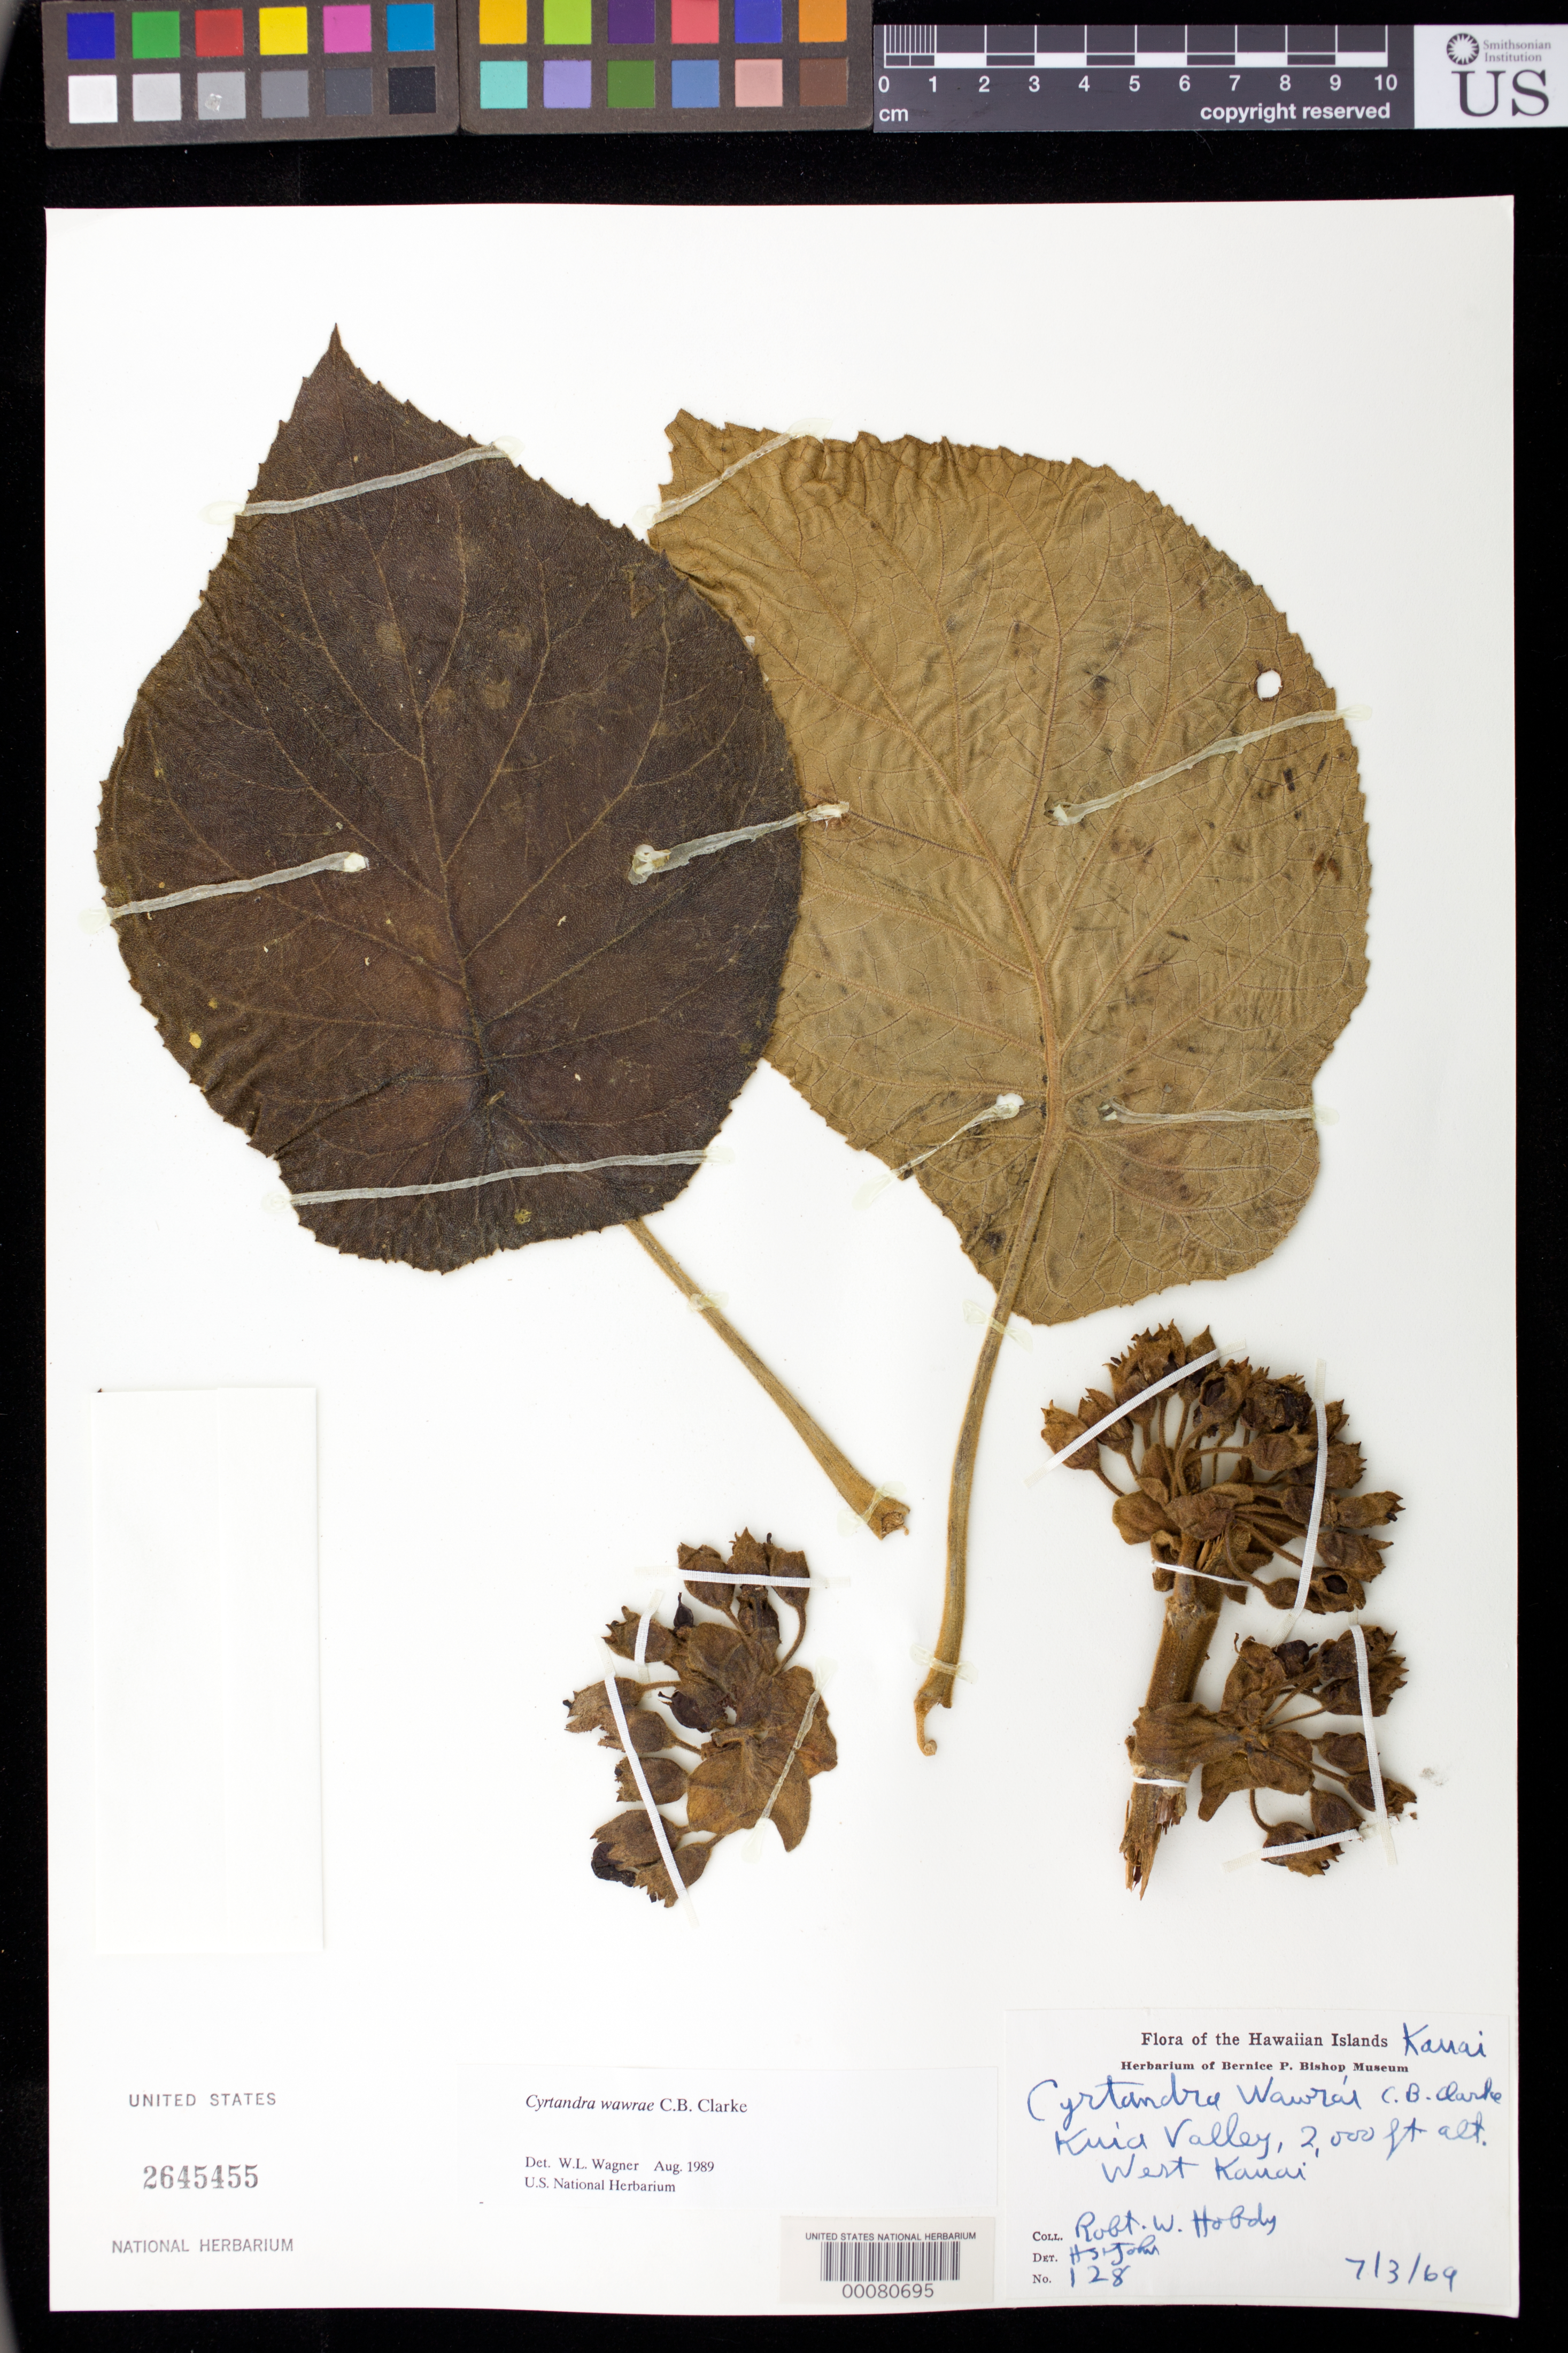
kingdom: Plantae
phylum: Tracheophyta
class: Magnoliopsida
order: Lamiales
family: Gesneriaceae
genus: Cyrtandra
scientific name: Cyrtandra wawrae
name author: C.B. Clarke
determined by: St. John, H.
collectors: R. Hobdy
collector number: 128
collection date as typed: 03 Jul 1969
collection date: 1969-07-03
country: United States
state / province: Hawaii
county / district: Kauai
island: Kaua'i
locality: Kuia valley, West Kauai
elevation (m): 610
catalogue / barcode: US 2645455